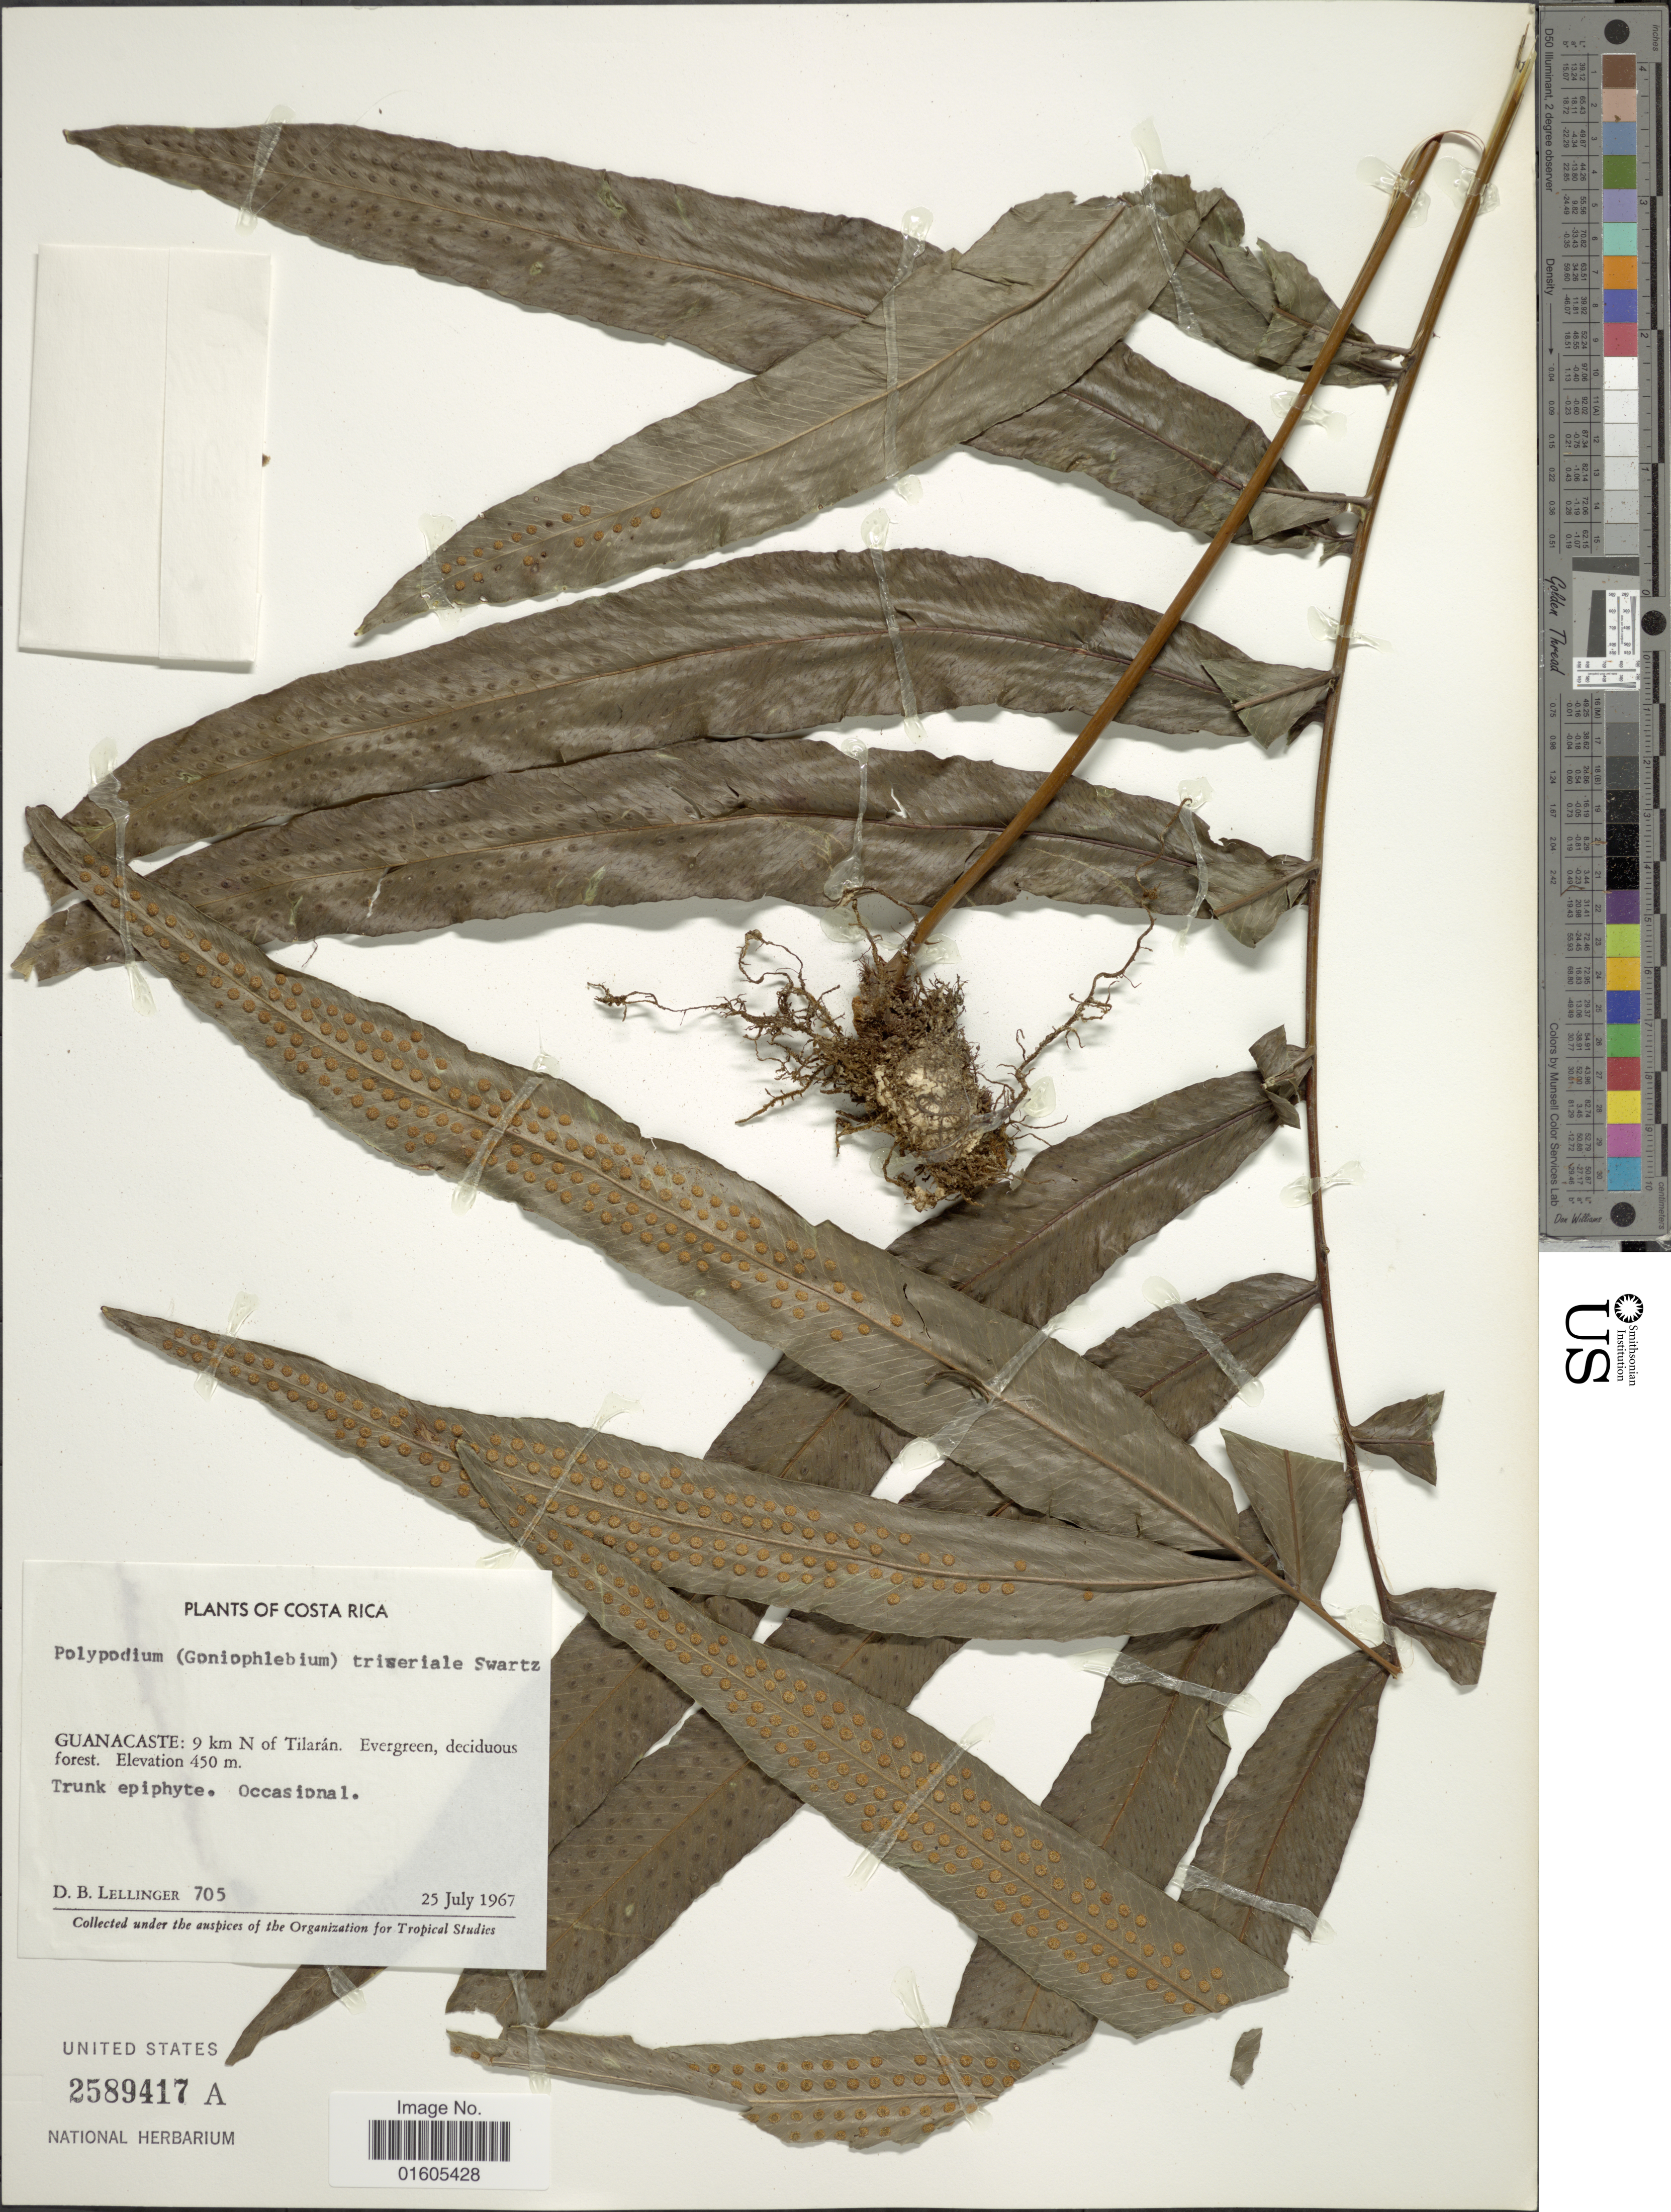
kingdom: Plantae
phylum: Tracheophyta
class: Polypodiopsida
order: Polypodiales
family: Polypodiaceae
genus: Serpocaulon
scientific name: Serpocaulon triseriale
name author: (Sw.) A.R. Sm.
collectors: D. B. Lellinger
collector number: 705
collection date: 1967-07-25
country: Costa Rica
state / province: Guanacaste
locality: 9 km N of Tilarán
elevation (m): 450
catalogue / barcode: US 2589417A